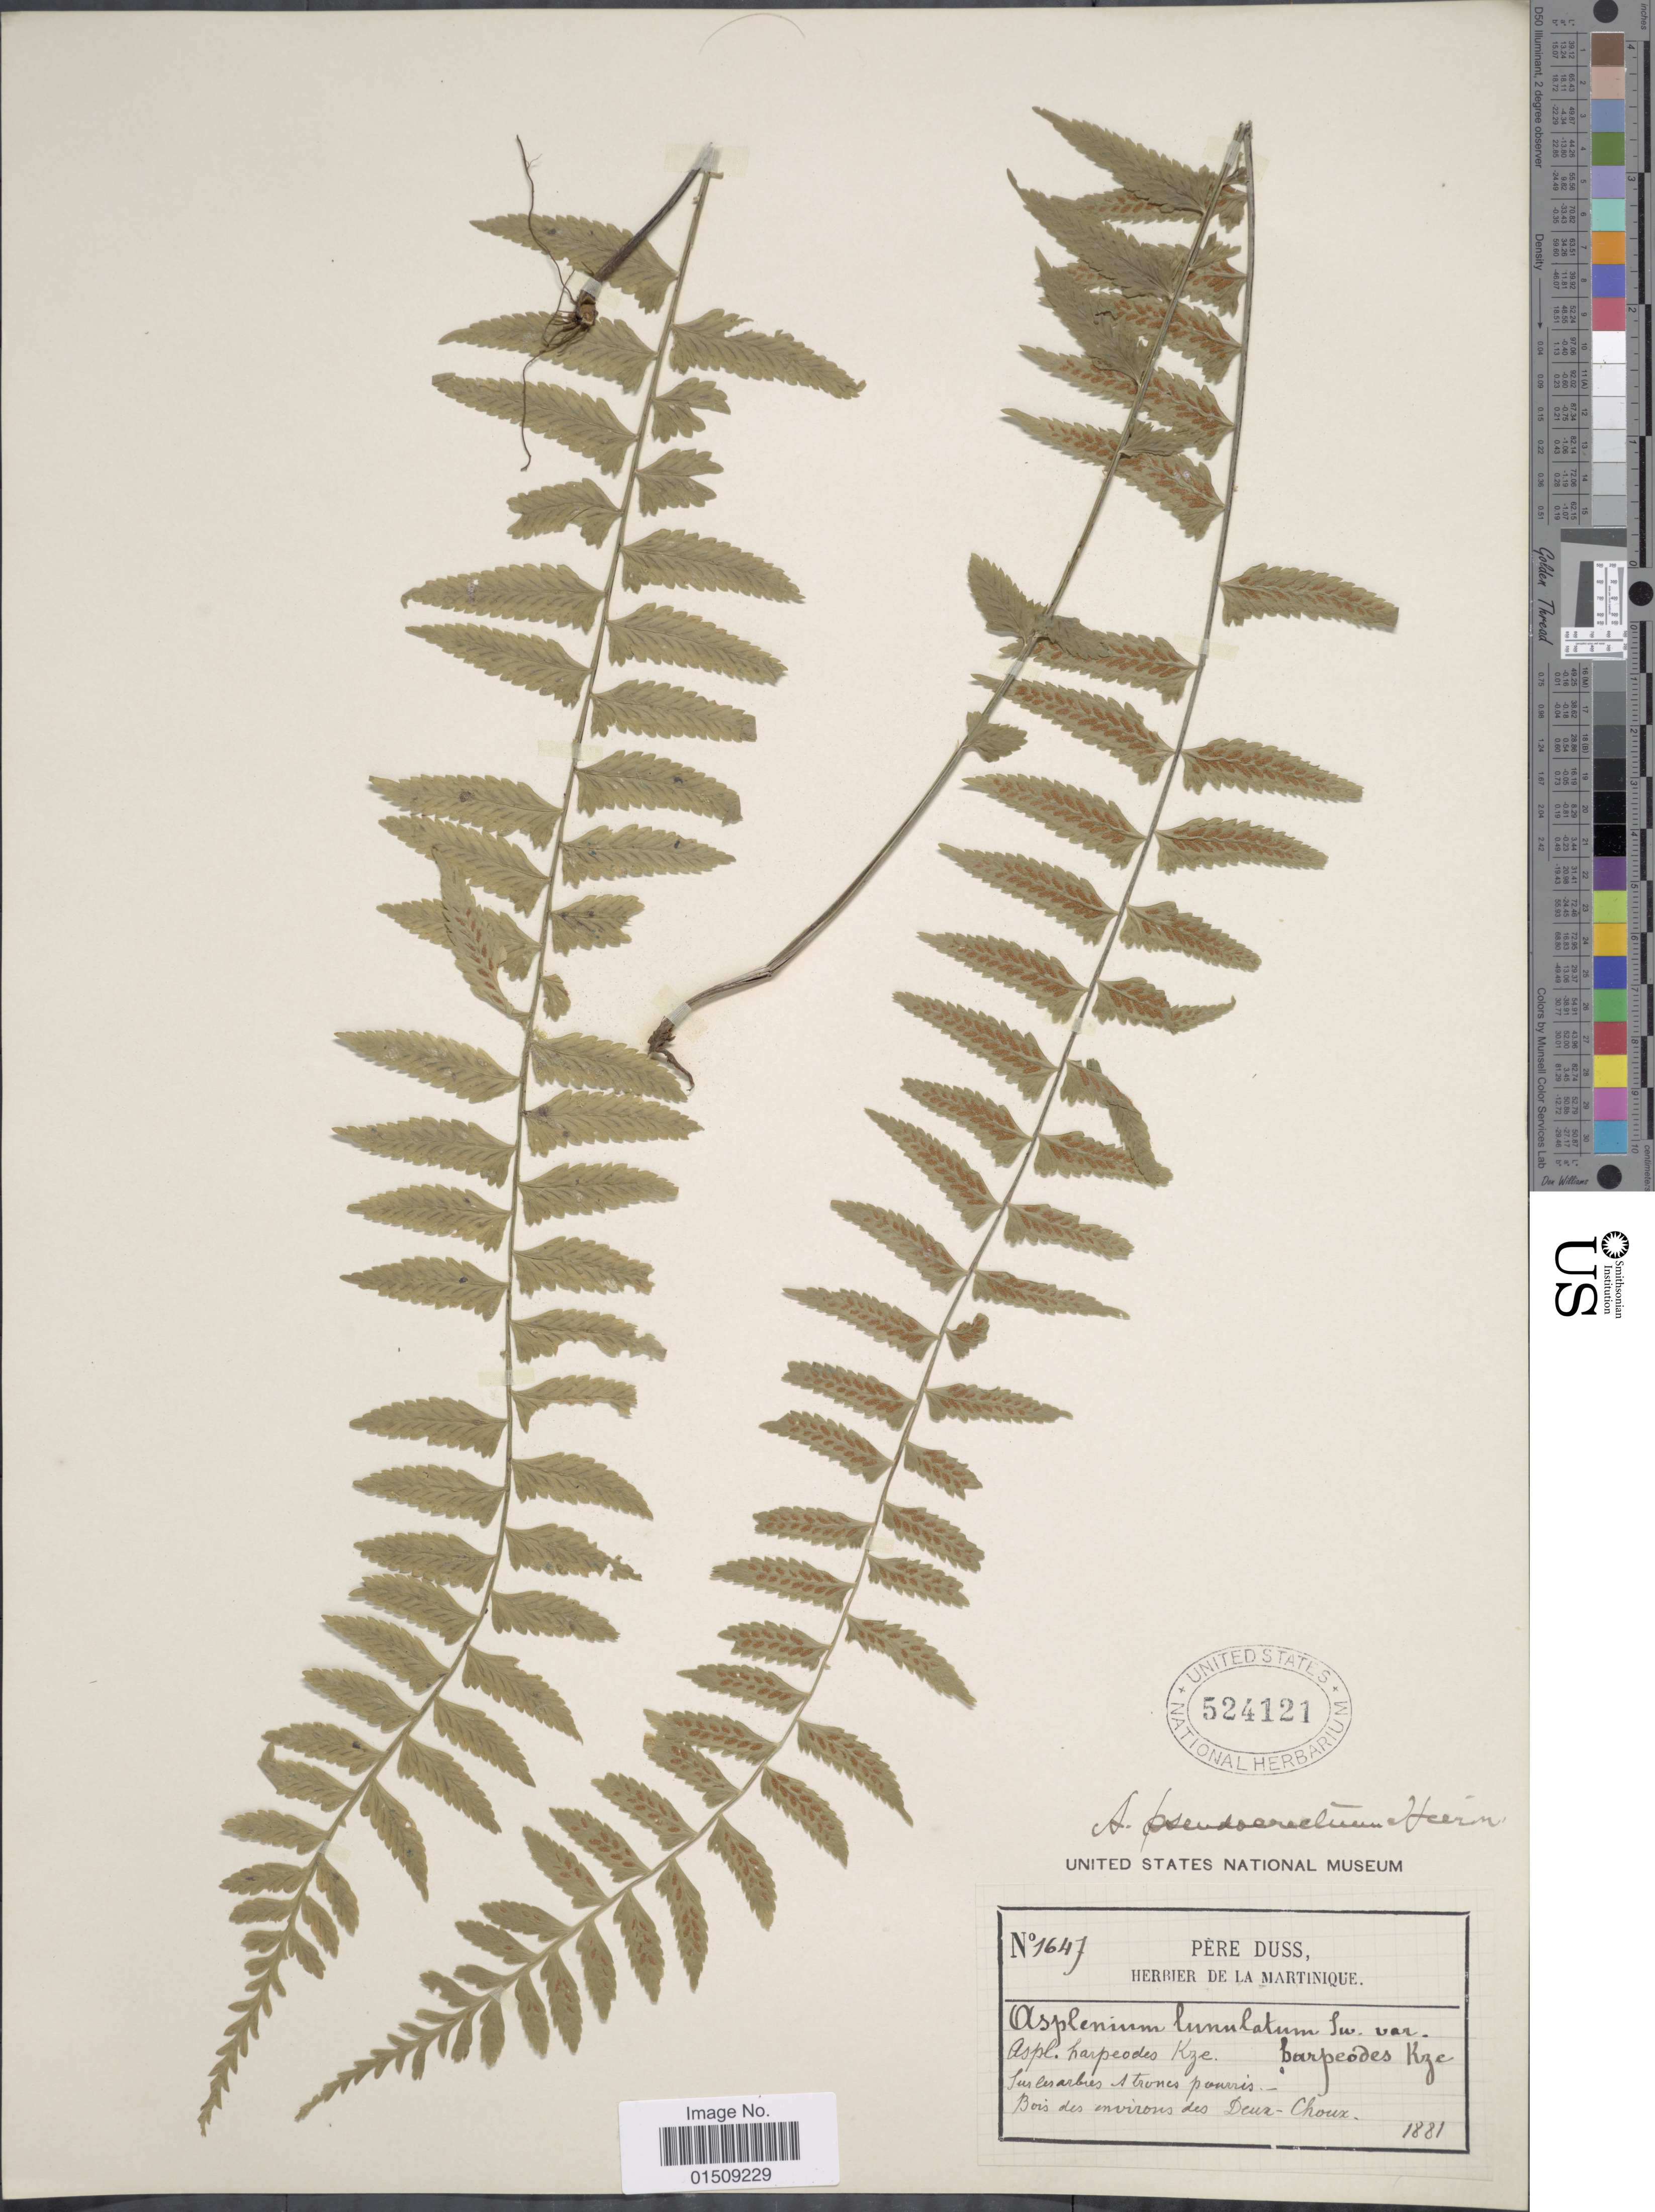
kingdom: Plantae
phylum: Tracheophyta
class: Polypodiopsida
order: Polypodiales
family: Aspleniaceae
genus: Asplenium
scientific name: Asplenium pteropus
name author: Kaulf.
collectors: Père Duss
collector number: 1647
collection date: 1881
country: Martinique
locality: Sur les arbres et trones pourris. Bois des environs ses Deux-Choux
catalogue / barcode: US 524121